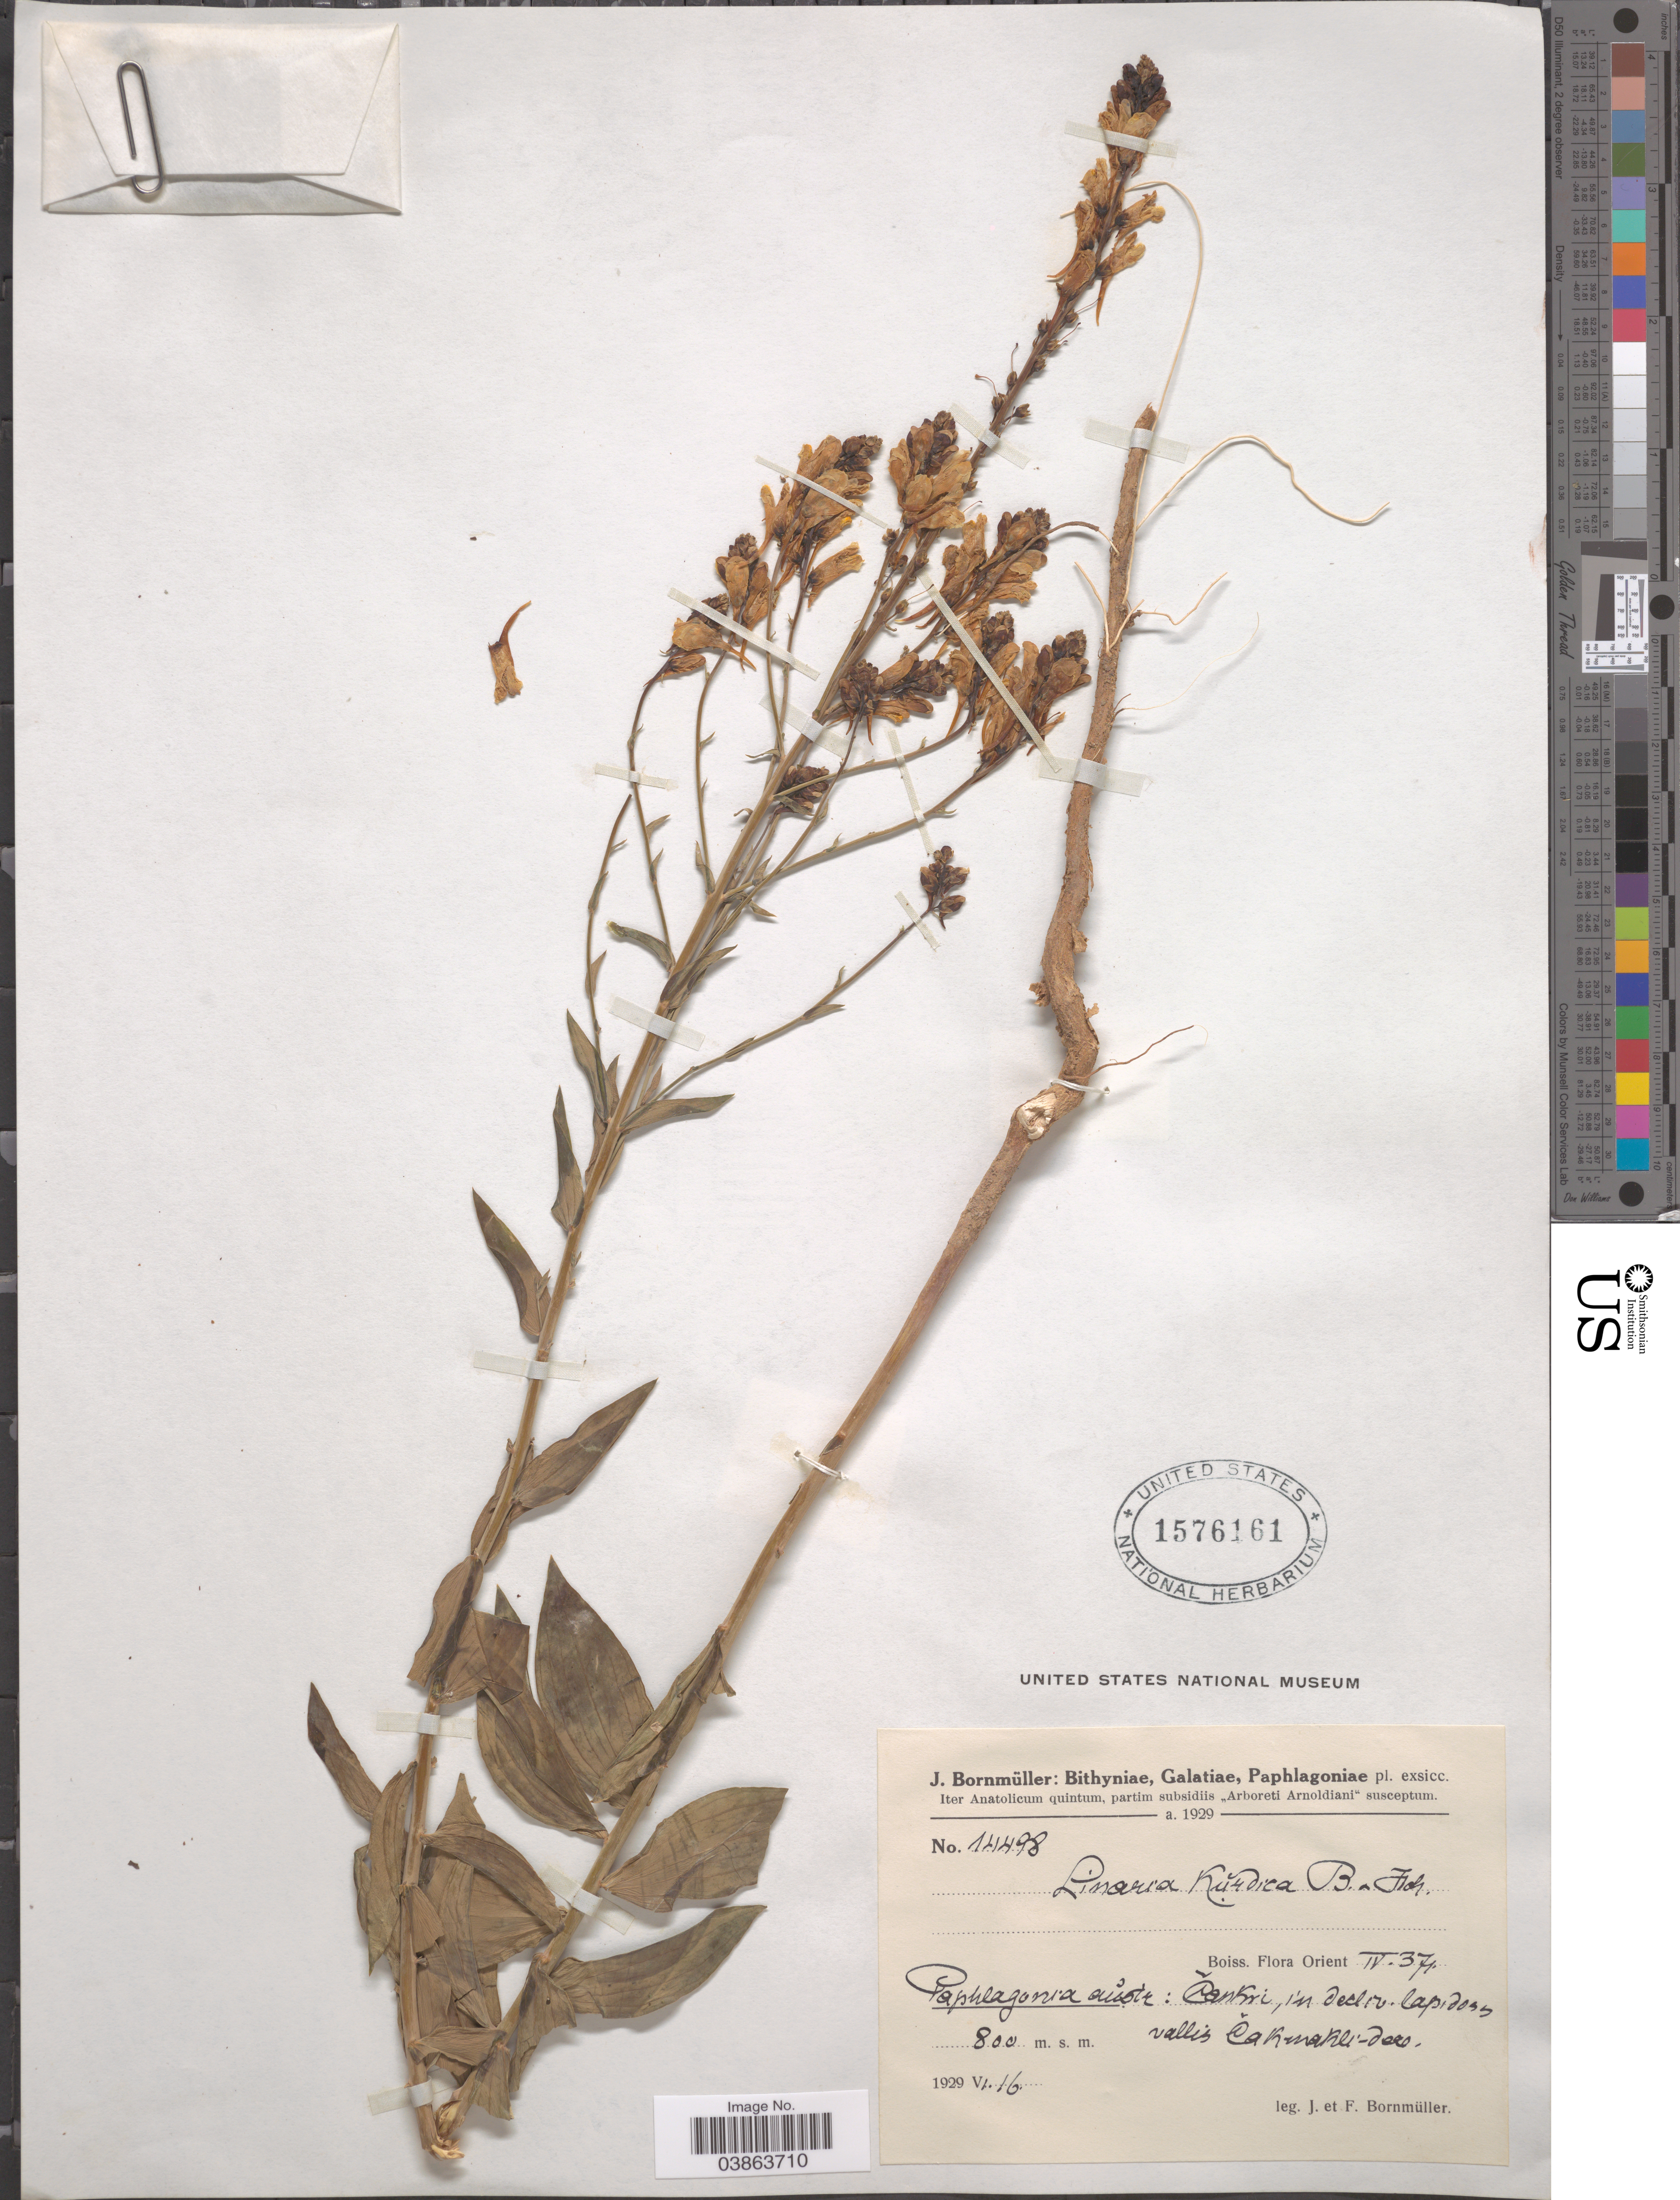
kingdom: Plantae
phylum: Tracheophyta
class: Magnoliopsida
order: Lamiales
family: Plantaginaceae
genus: Linaria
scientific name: Linaria kurdica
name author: Boiss. & Hohen.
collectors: J. Bornmüller & F. Bornmüller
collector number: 14498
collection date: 1929-06-16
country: Turkey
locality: Paphlagonia aůstr: Čankri, in decliv. lapidosis vallis Čakmakli-dere.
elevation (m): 800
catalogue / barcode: US 1576161